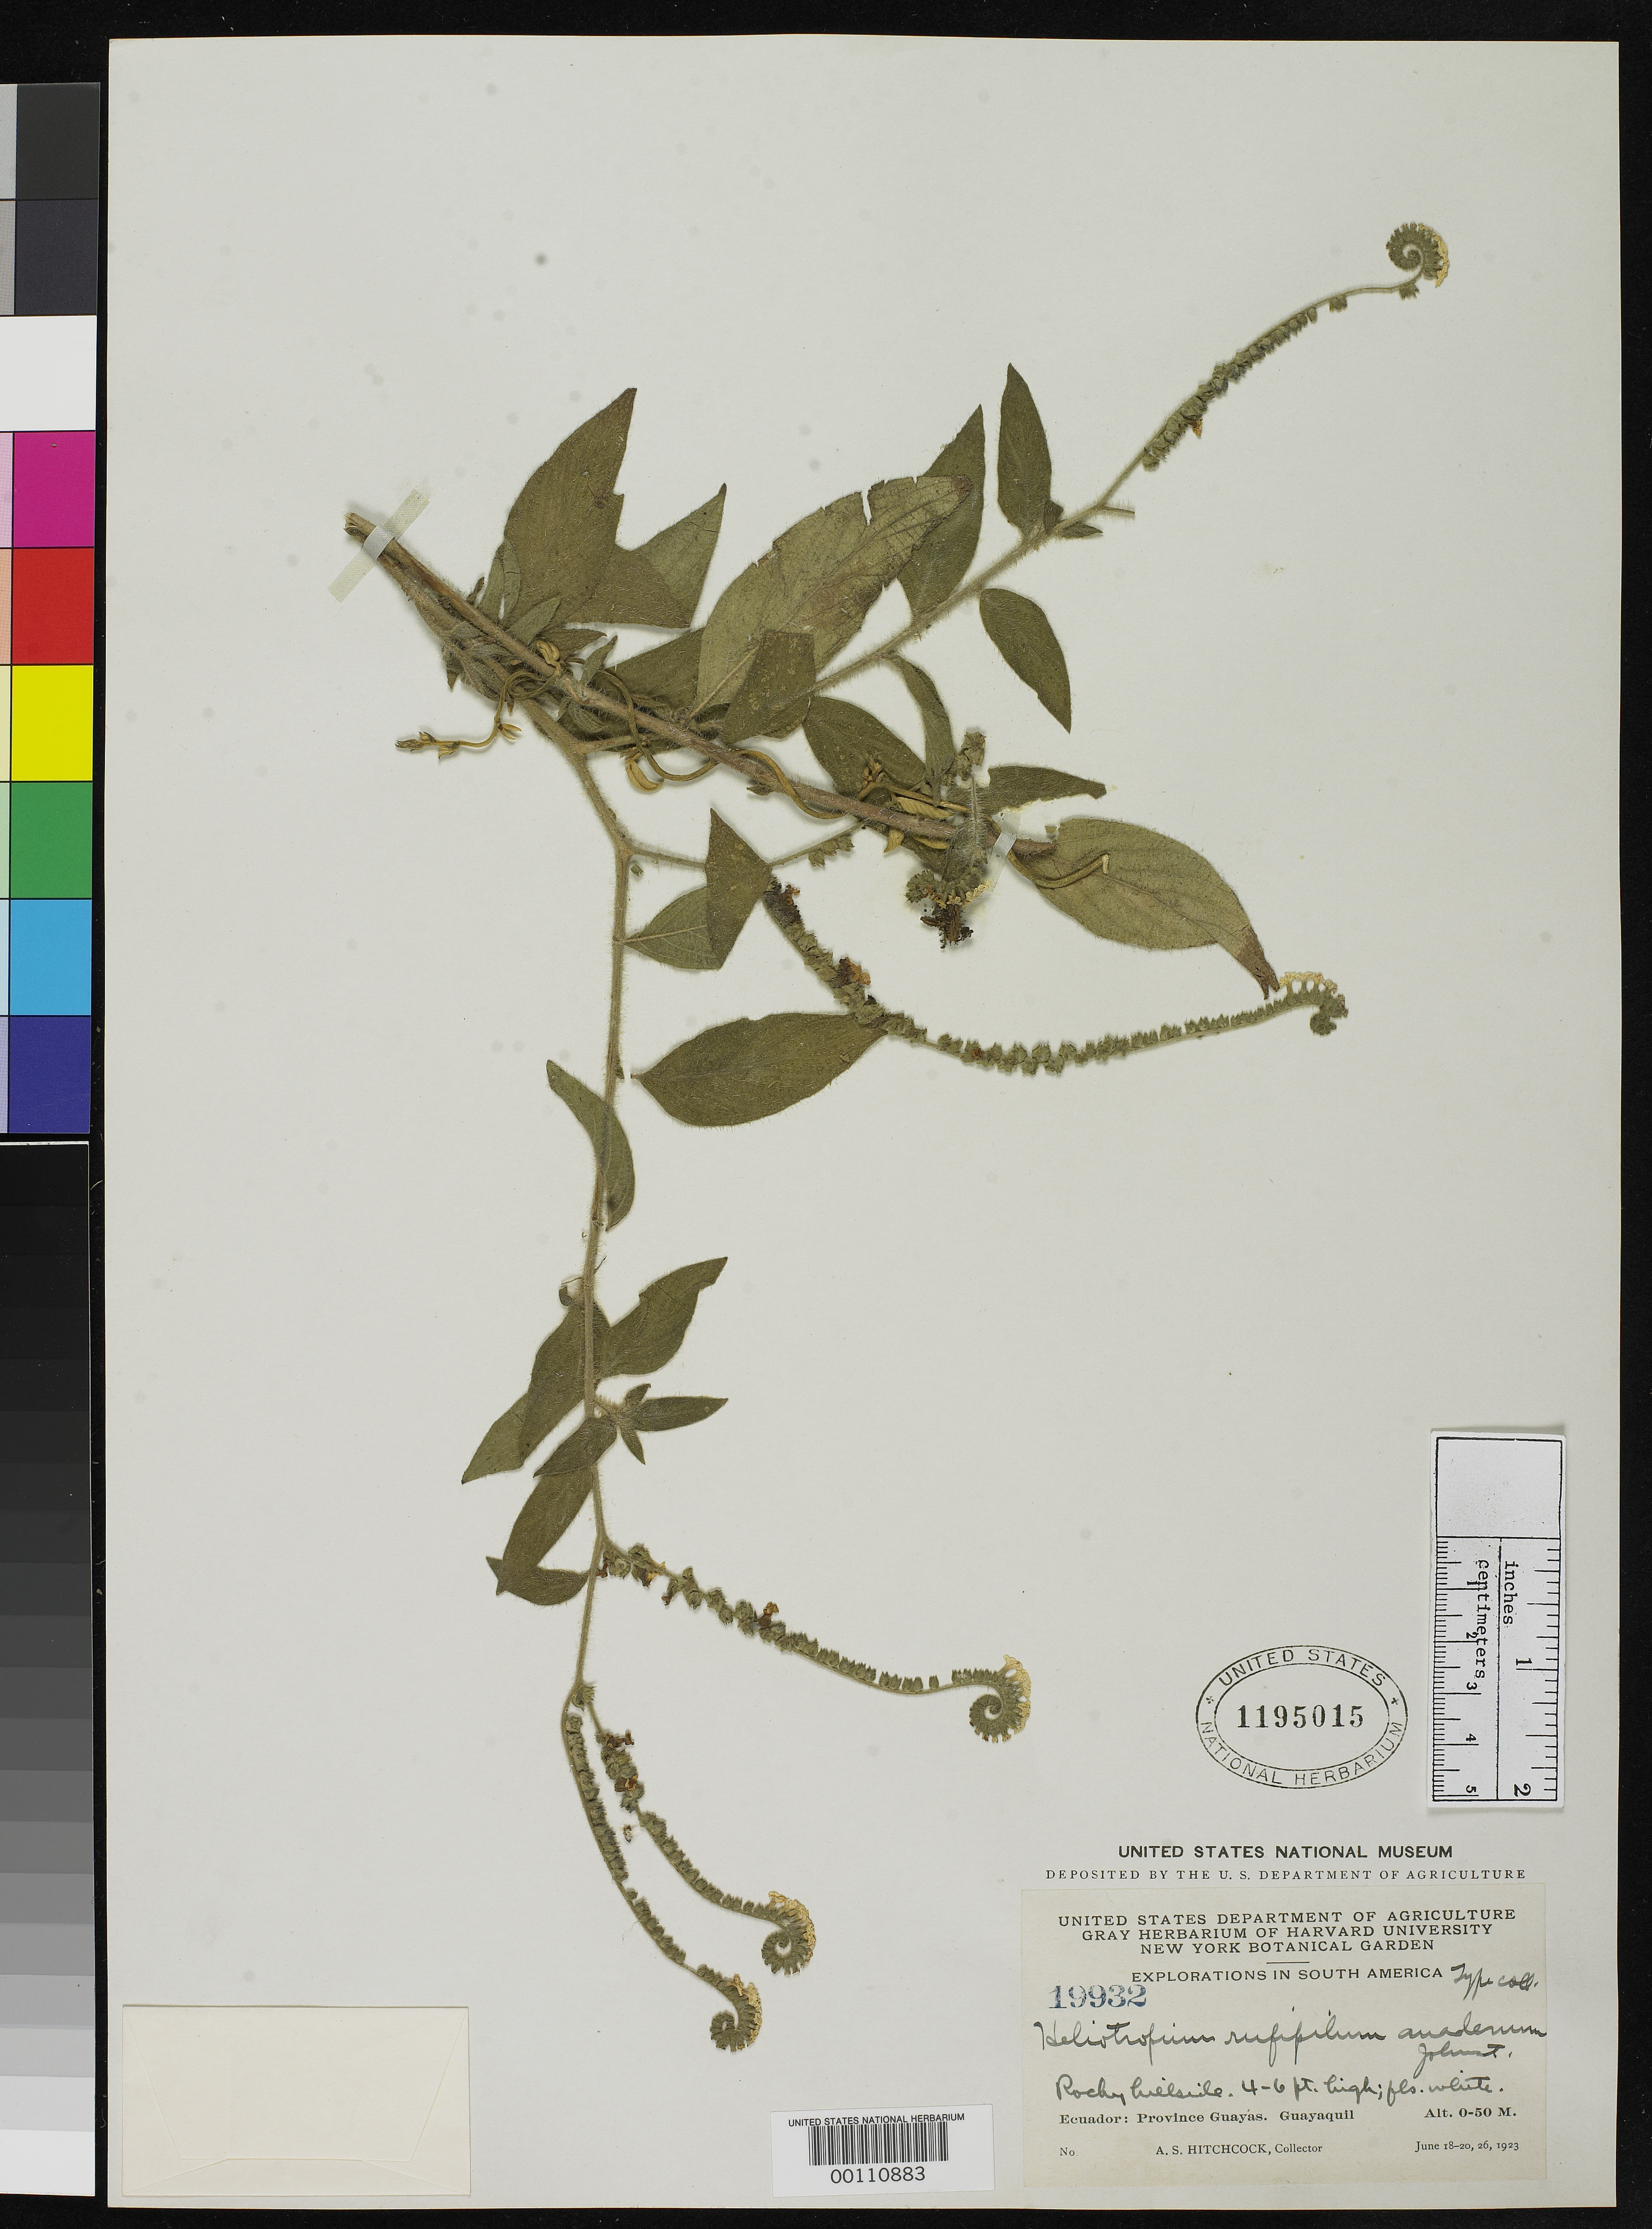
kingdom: Plantae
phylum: Tracheophyta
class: Magnoliopsida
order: Boraginales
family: Heliotropiaceae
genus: Heliotropium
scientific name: Heliotropium rufipilum var. anadenum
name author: I.M. Johnst.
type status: Isotype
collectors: A. S. Hitchcock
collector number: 19932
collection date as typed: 18 Jun 1923 to 20 Jun 1923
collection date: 1923-06-18/1923-06-20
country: Ecuador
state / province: Guayas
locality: Guayaquil.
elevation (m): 0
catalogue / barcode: US 1195015